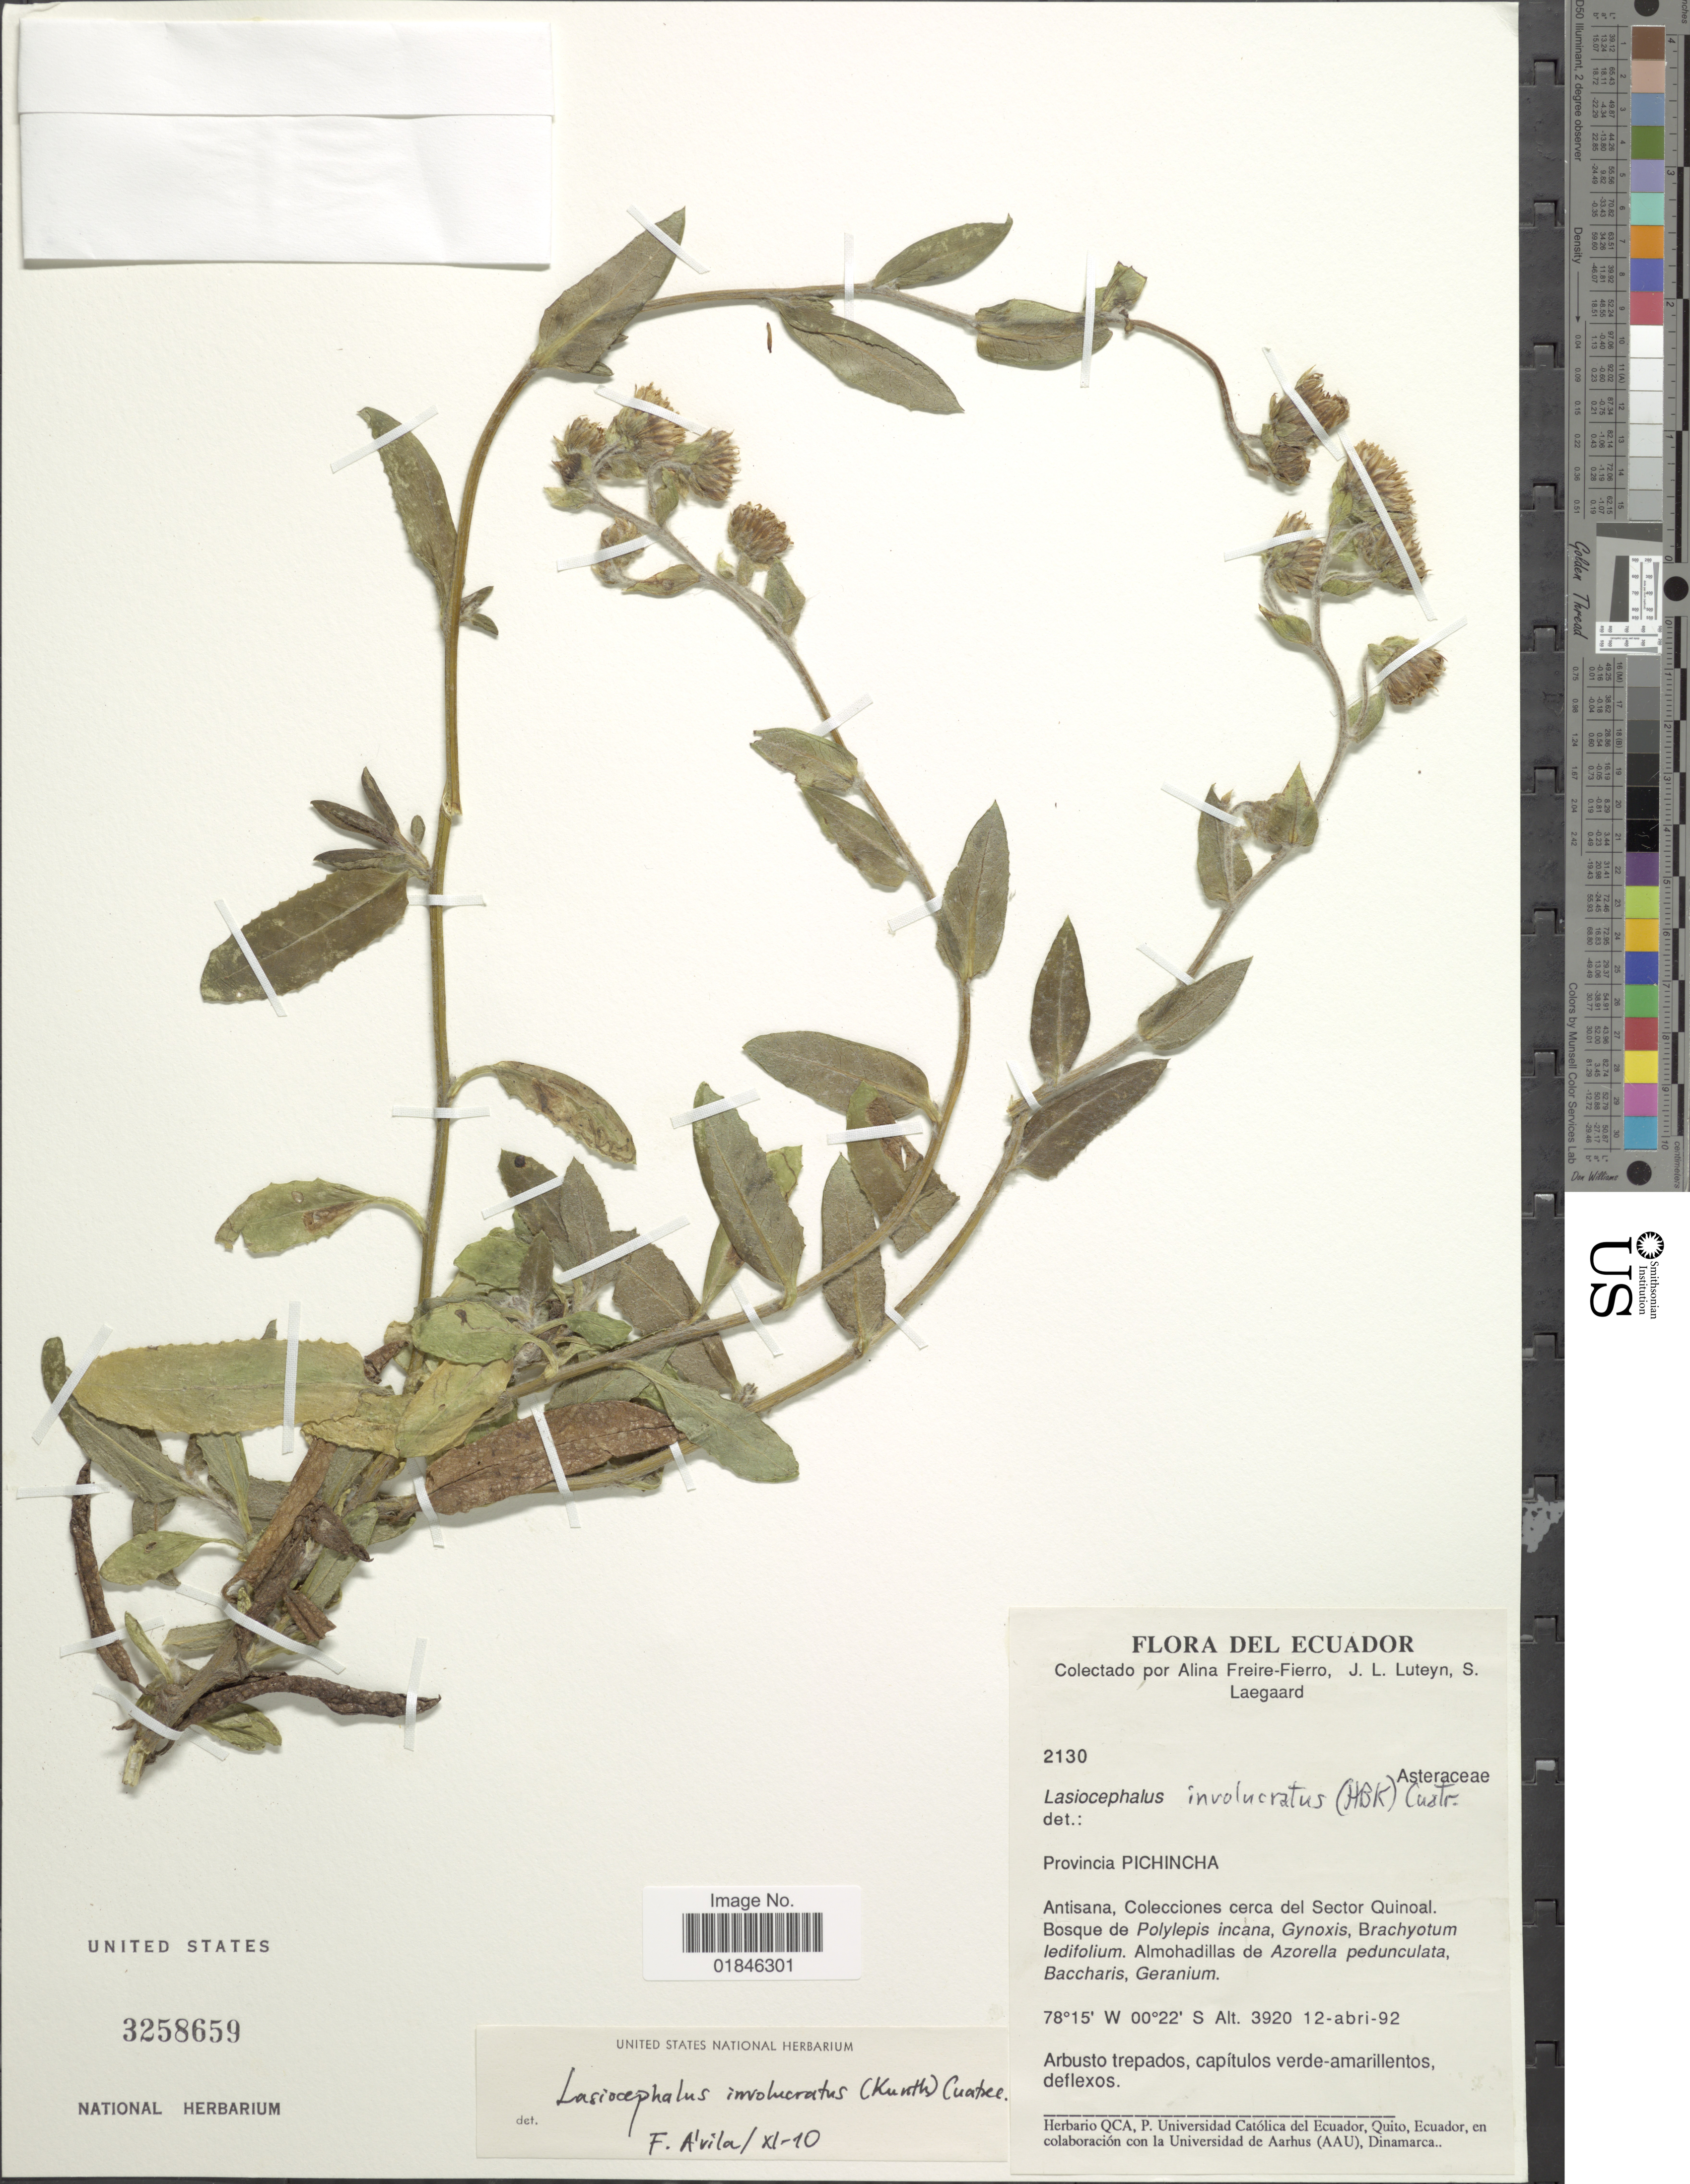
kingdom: Plantae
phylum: Tracheophyta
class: Magnoliopsida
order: Asterales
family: Asteraceae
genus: Senecio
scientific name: Senecio involucratus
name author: (Kunth) DC.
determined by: Salomon, Luciana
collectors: A. Freire-Fierro, J. L. Luteyn & S. Lægaard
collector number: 2130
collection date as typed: Transcribed d/m/y: 12/4/92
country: Ecuador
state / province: Pichincha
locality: Provincia Pichincha. Antisana, Colecciones cerca del Sector Quinoal.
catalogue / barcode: US 3258659